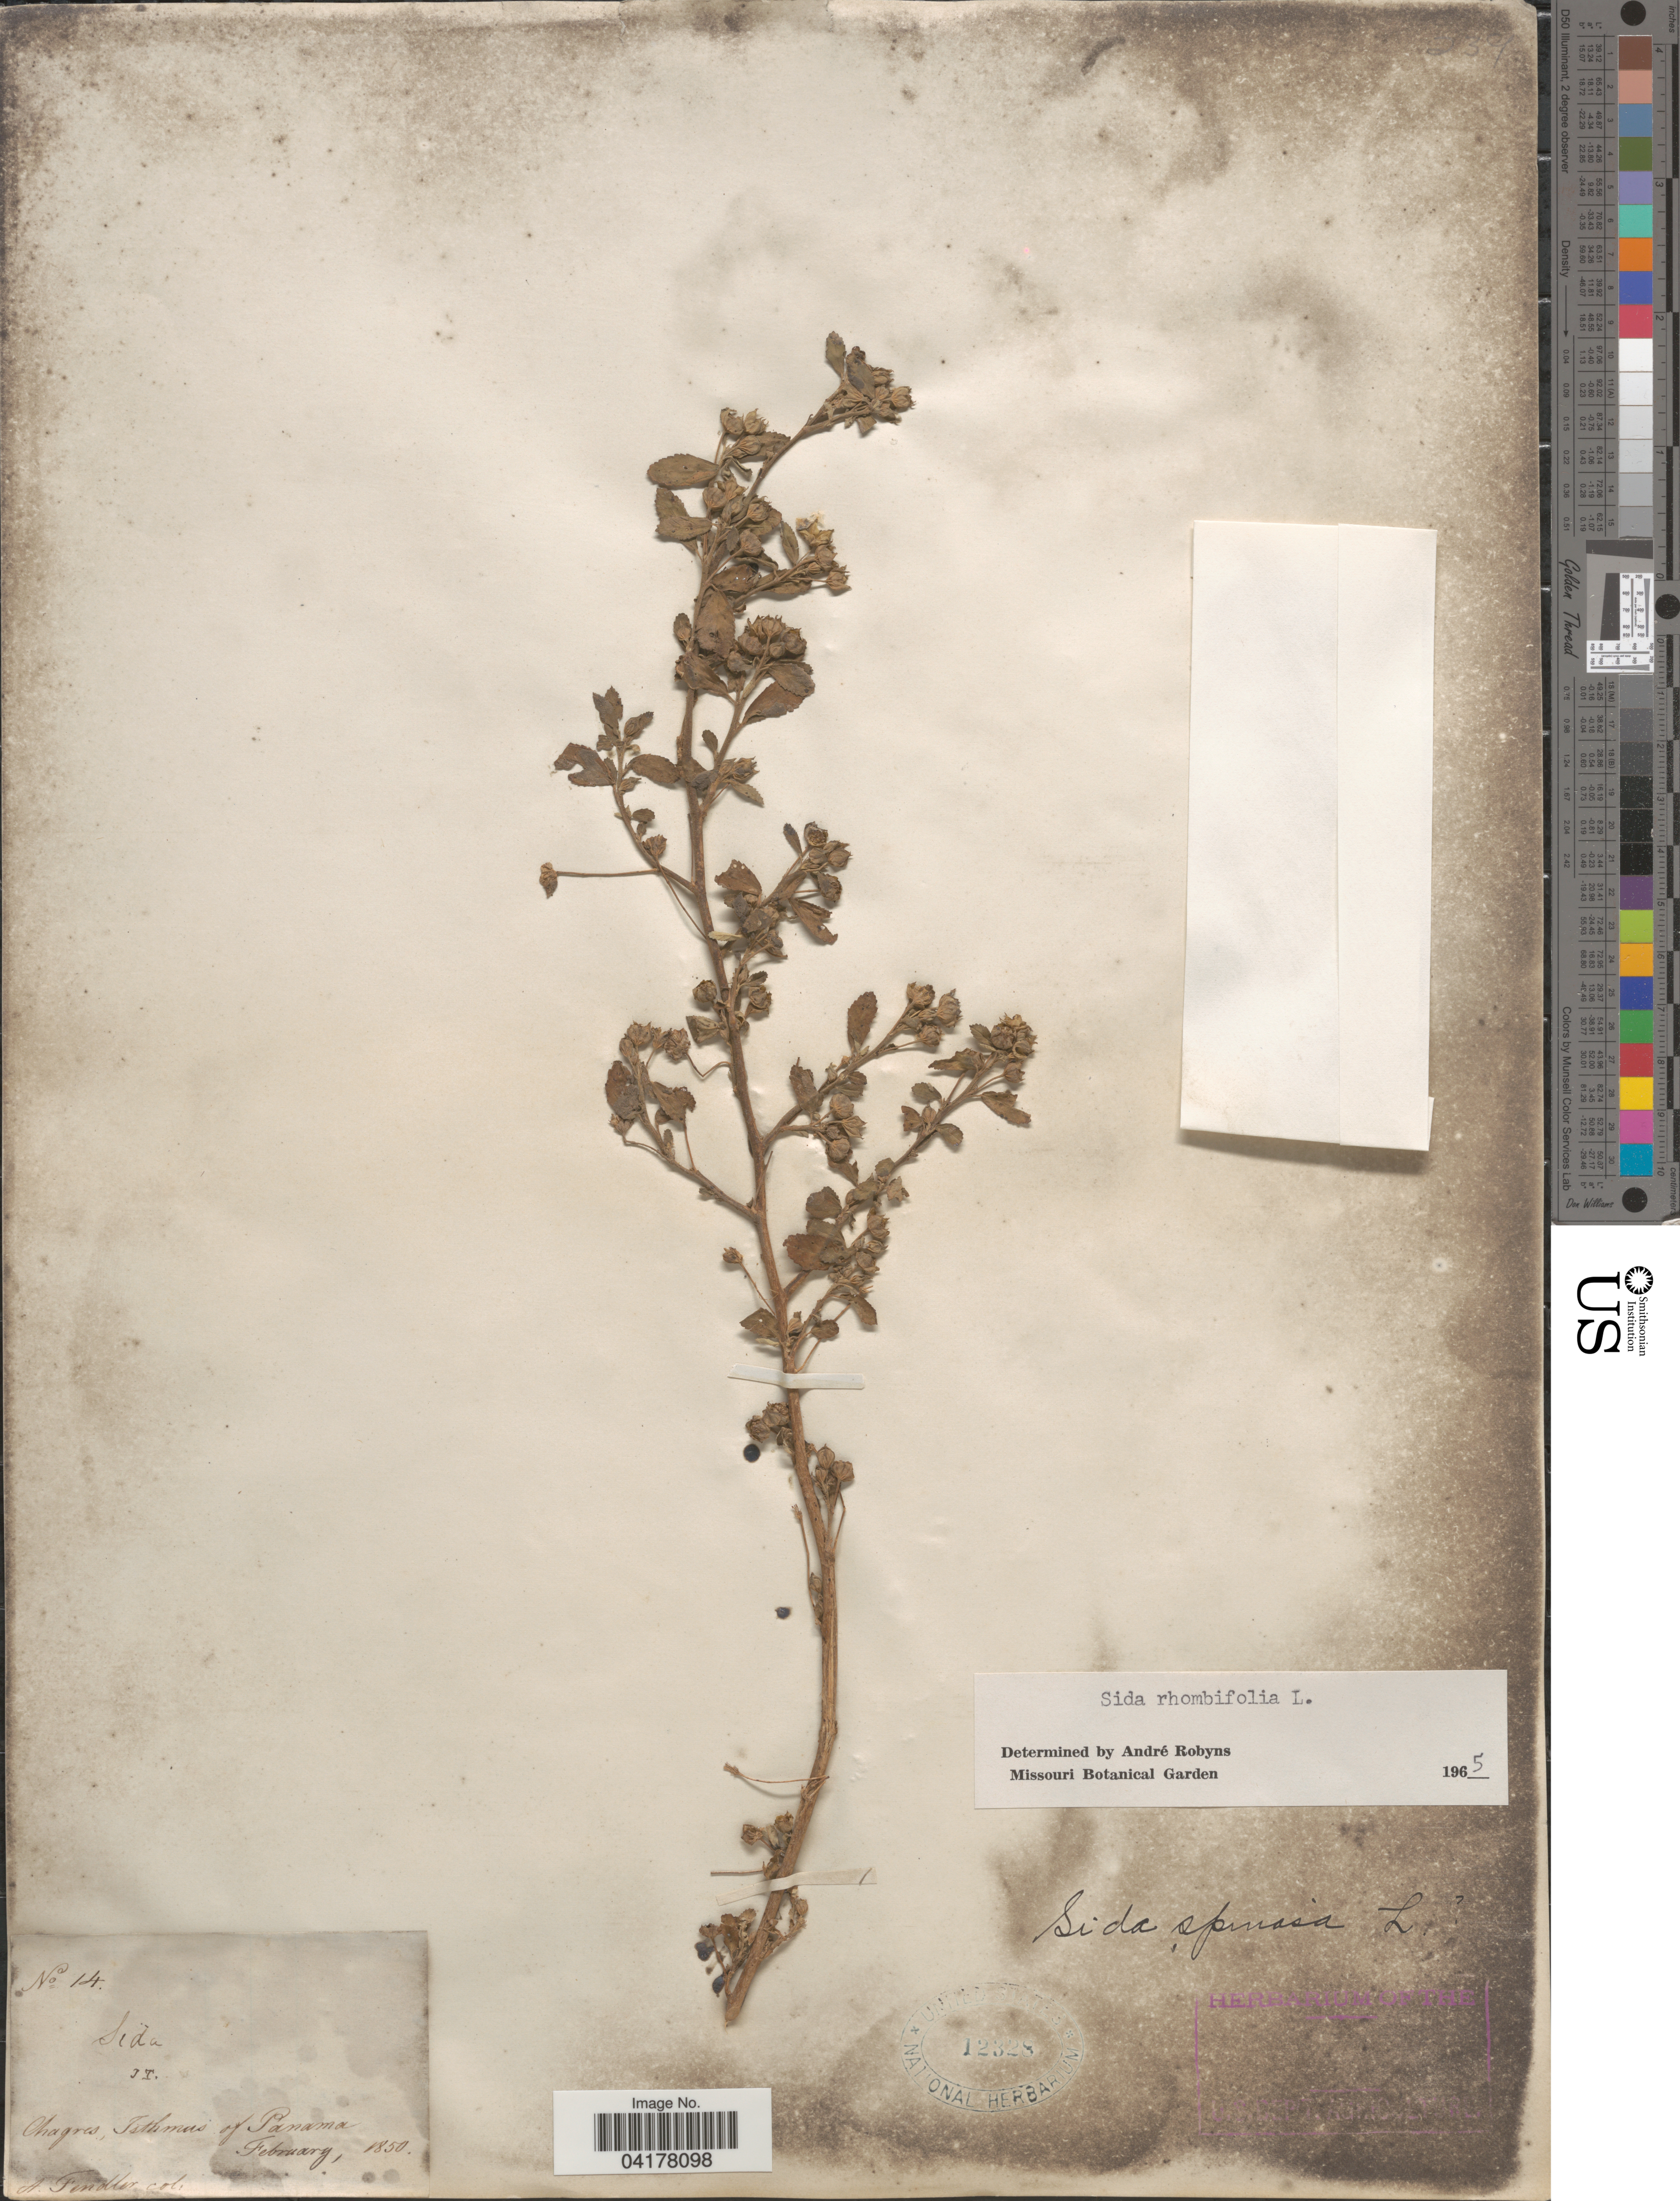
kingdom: Plantae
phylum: Tracheophyta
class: Magnoliopsida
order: Malvales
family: Malvaceae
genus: Sida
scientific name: Sida rhombifolia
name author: L.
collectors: A. Fendler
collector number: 14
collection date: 1850-02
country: Panama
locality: Chagres, Isthmus of Panama.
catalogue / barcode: US 12328